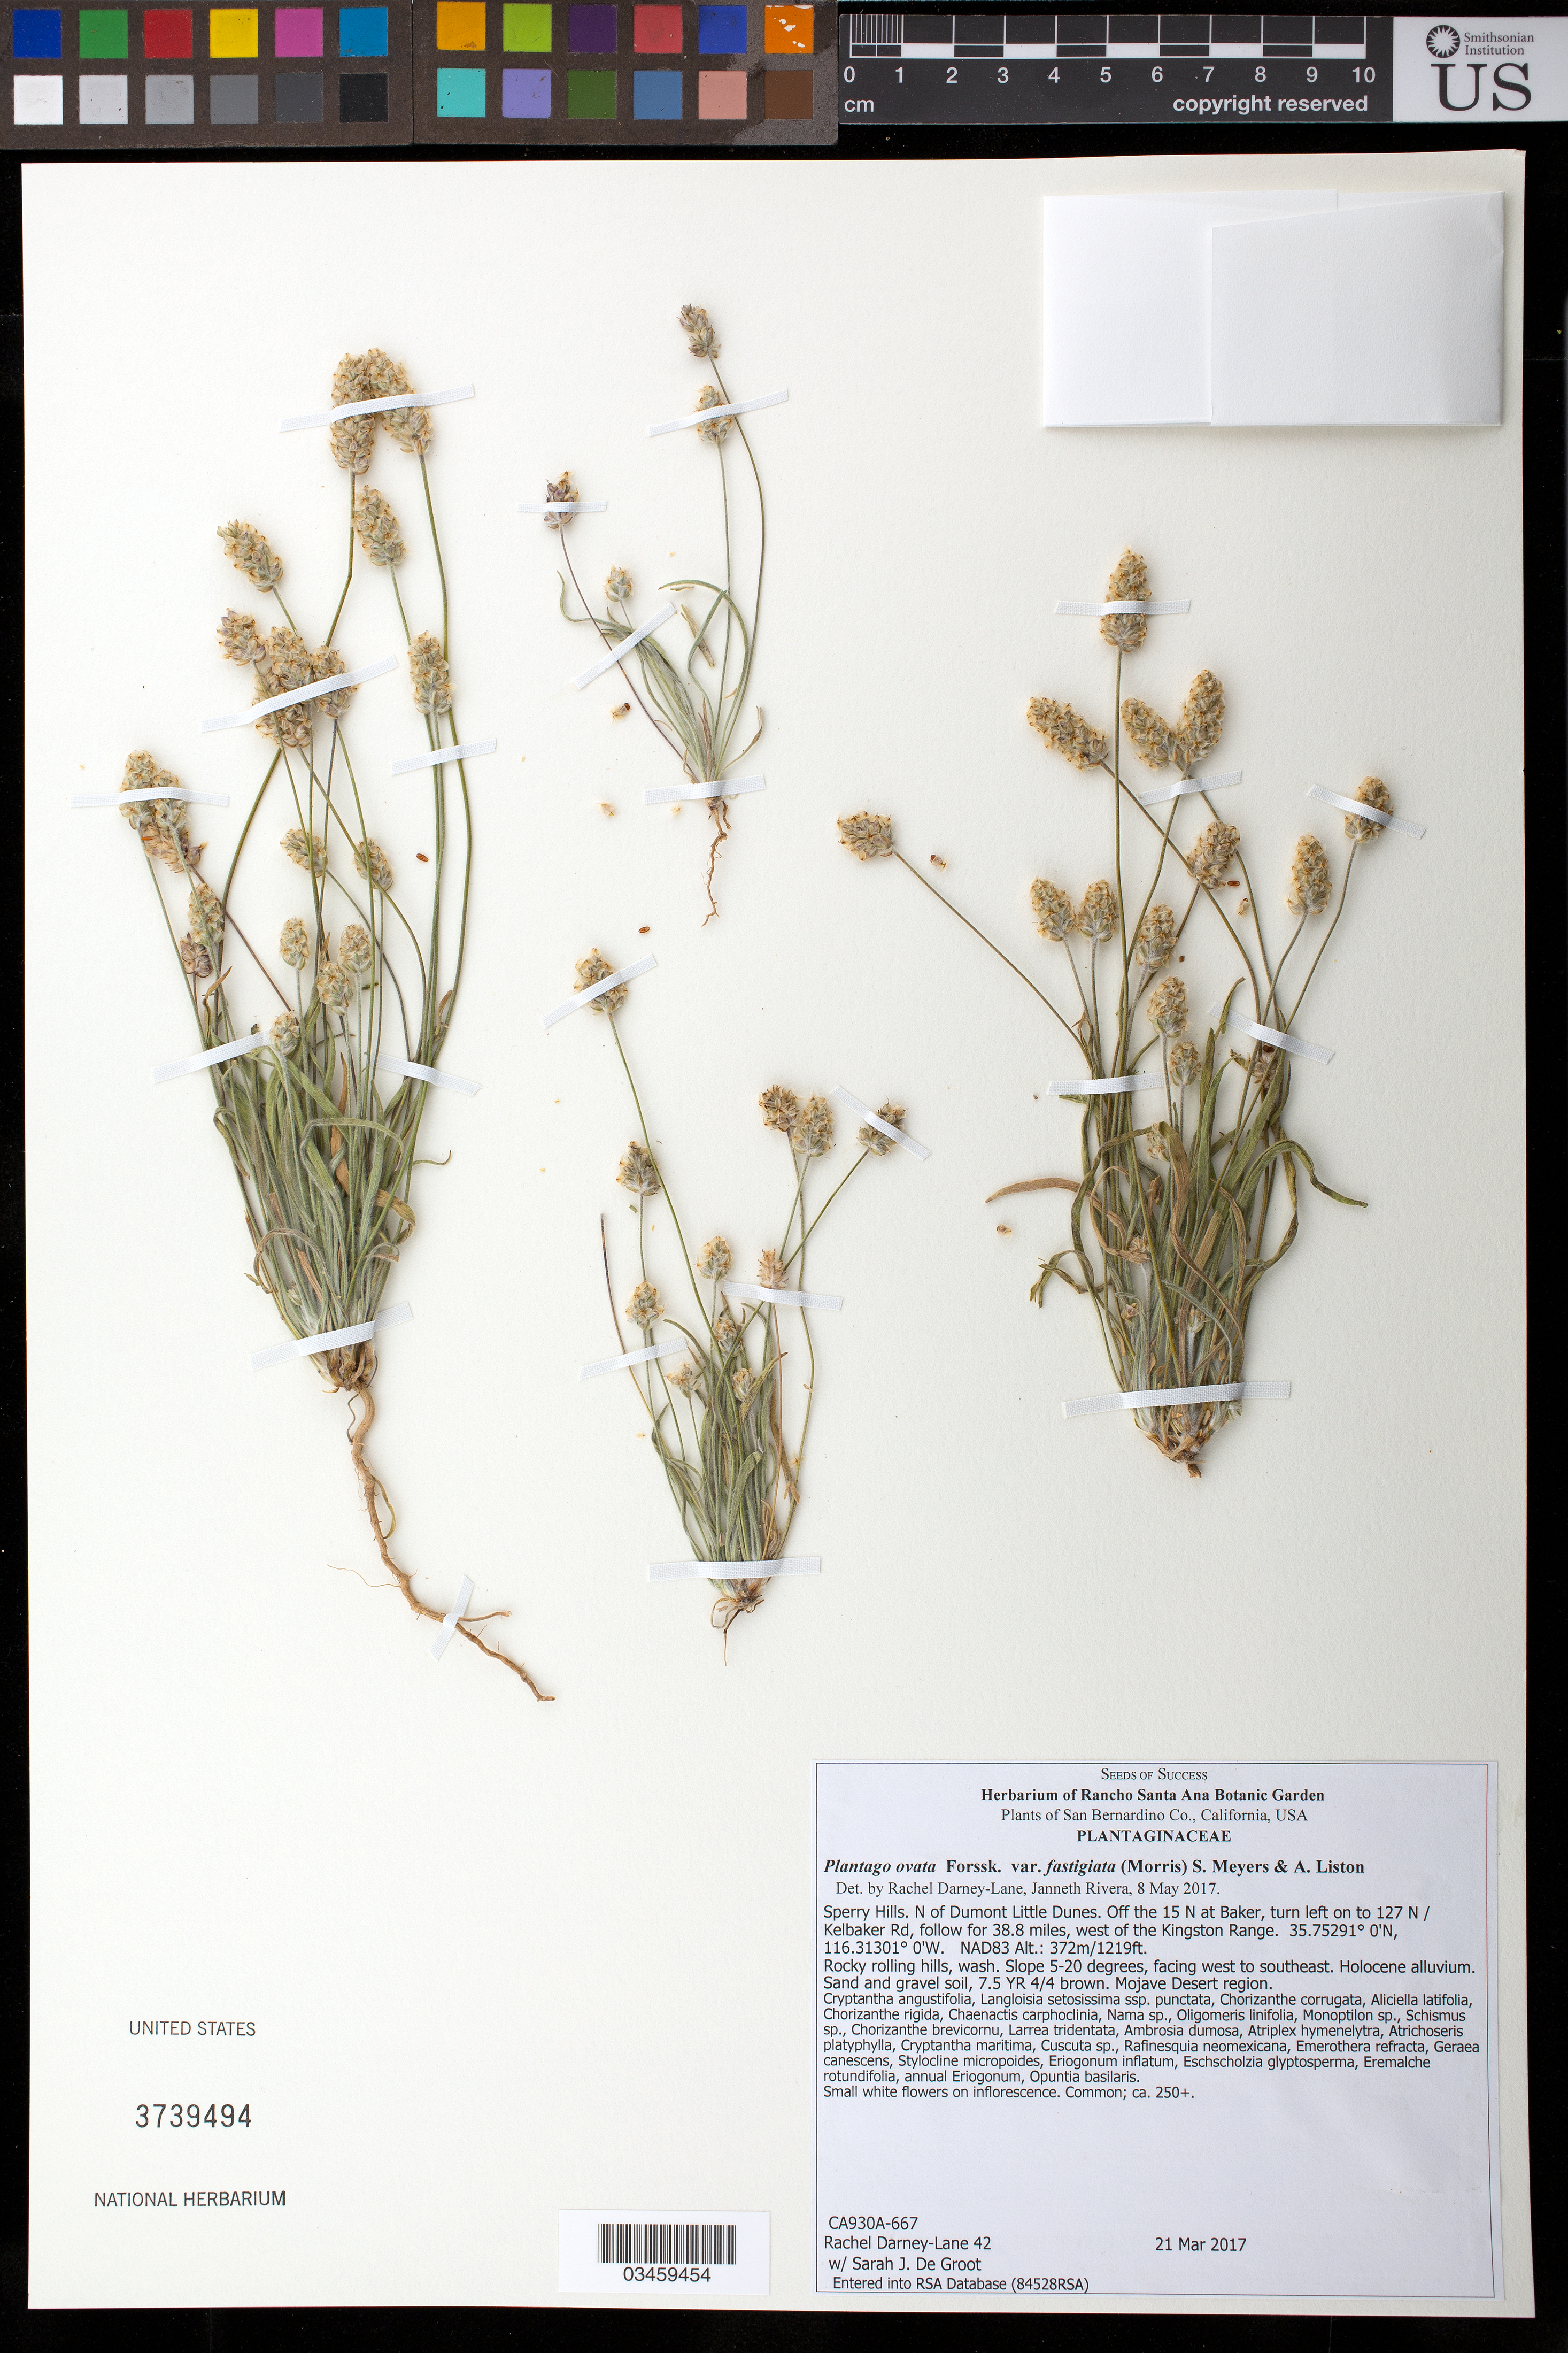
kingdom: Plantae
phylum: Tracheophyta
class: Magnoliopsida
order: Lamiales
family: Plantaginaceae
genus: Plantago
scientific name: Plantago ovata var. fastigiata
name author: (E. Morris) Meyers & Liston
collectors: R. Darney-Lane & S. De Groot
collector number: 42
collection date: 2017-03-21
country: United States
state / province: California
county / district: San Bernardino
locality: Sperry Hills, N of Dumont Little Dunes, off the 15 N at Baker, turn left on to 127 N/Kelbaker Rd for 38.8 mu, W on the Kingston Range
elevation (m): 372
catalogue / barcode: US 3739494